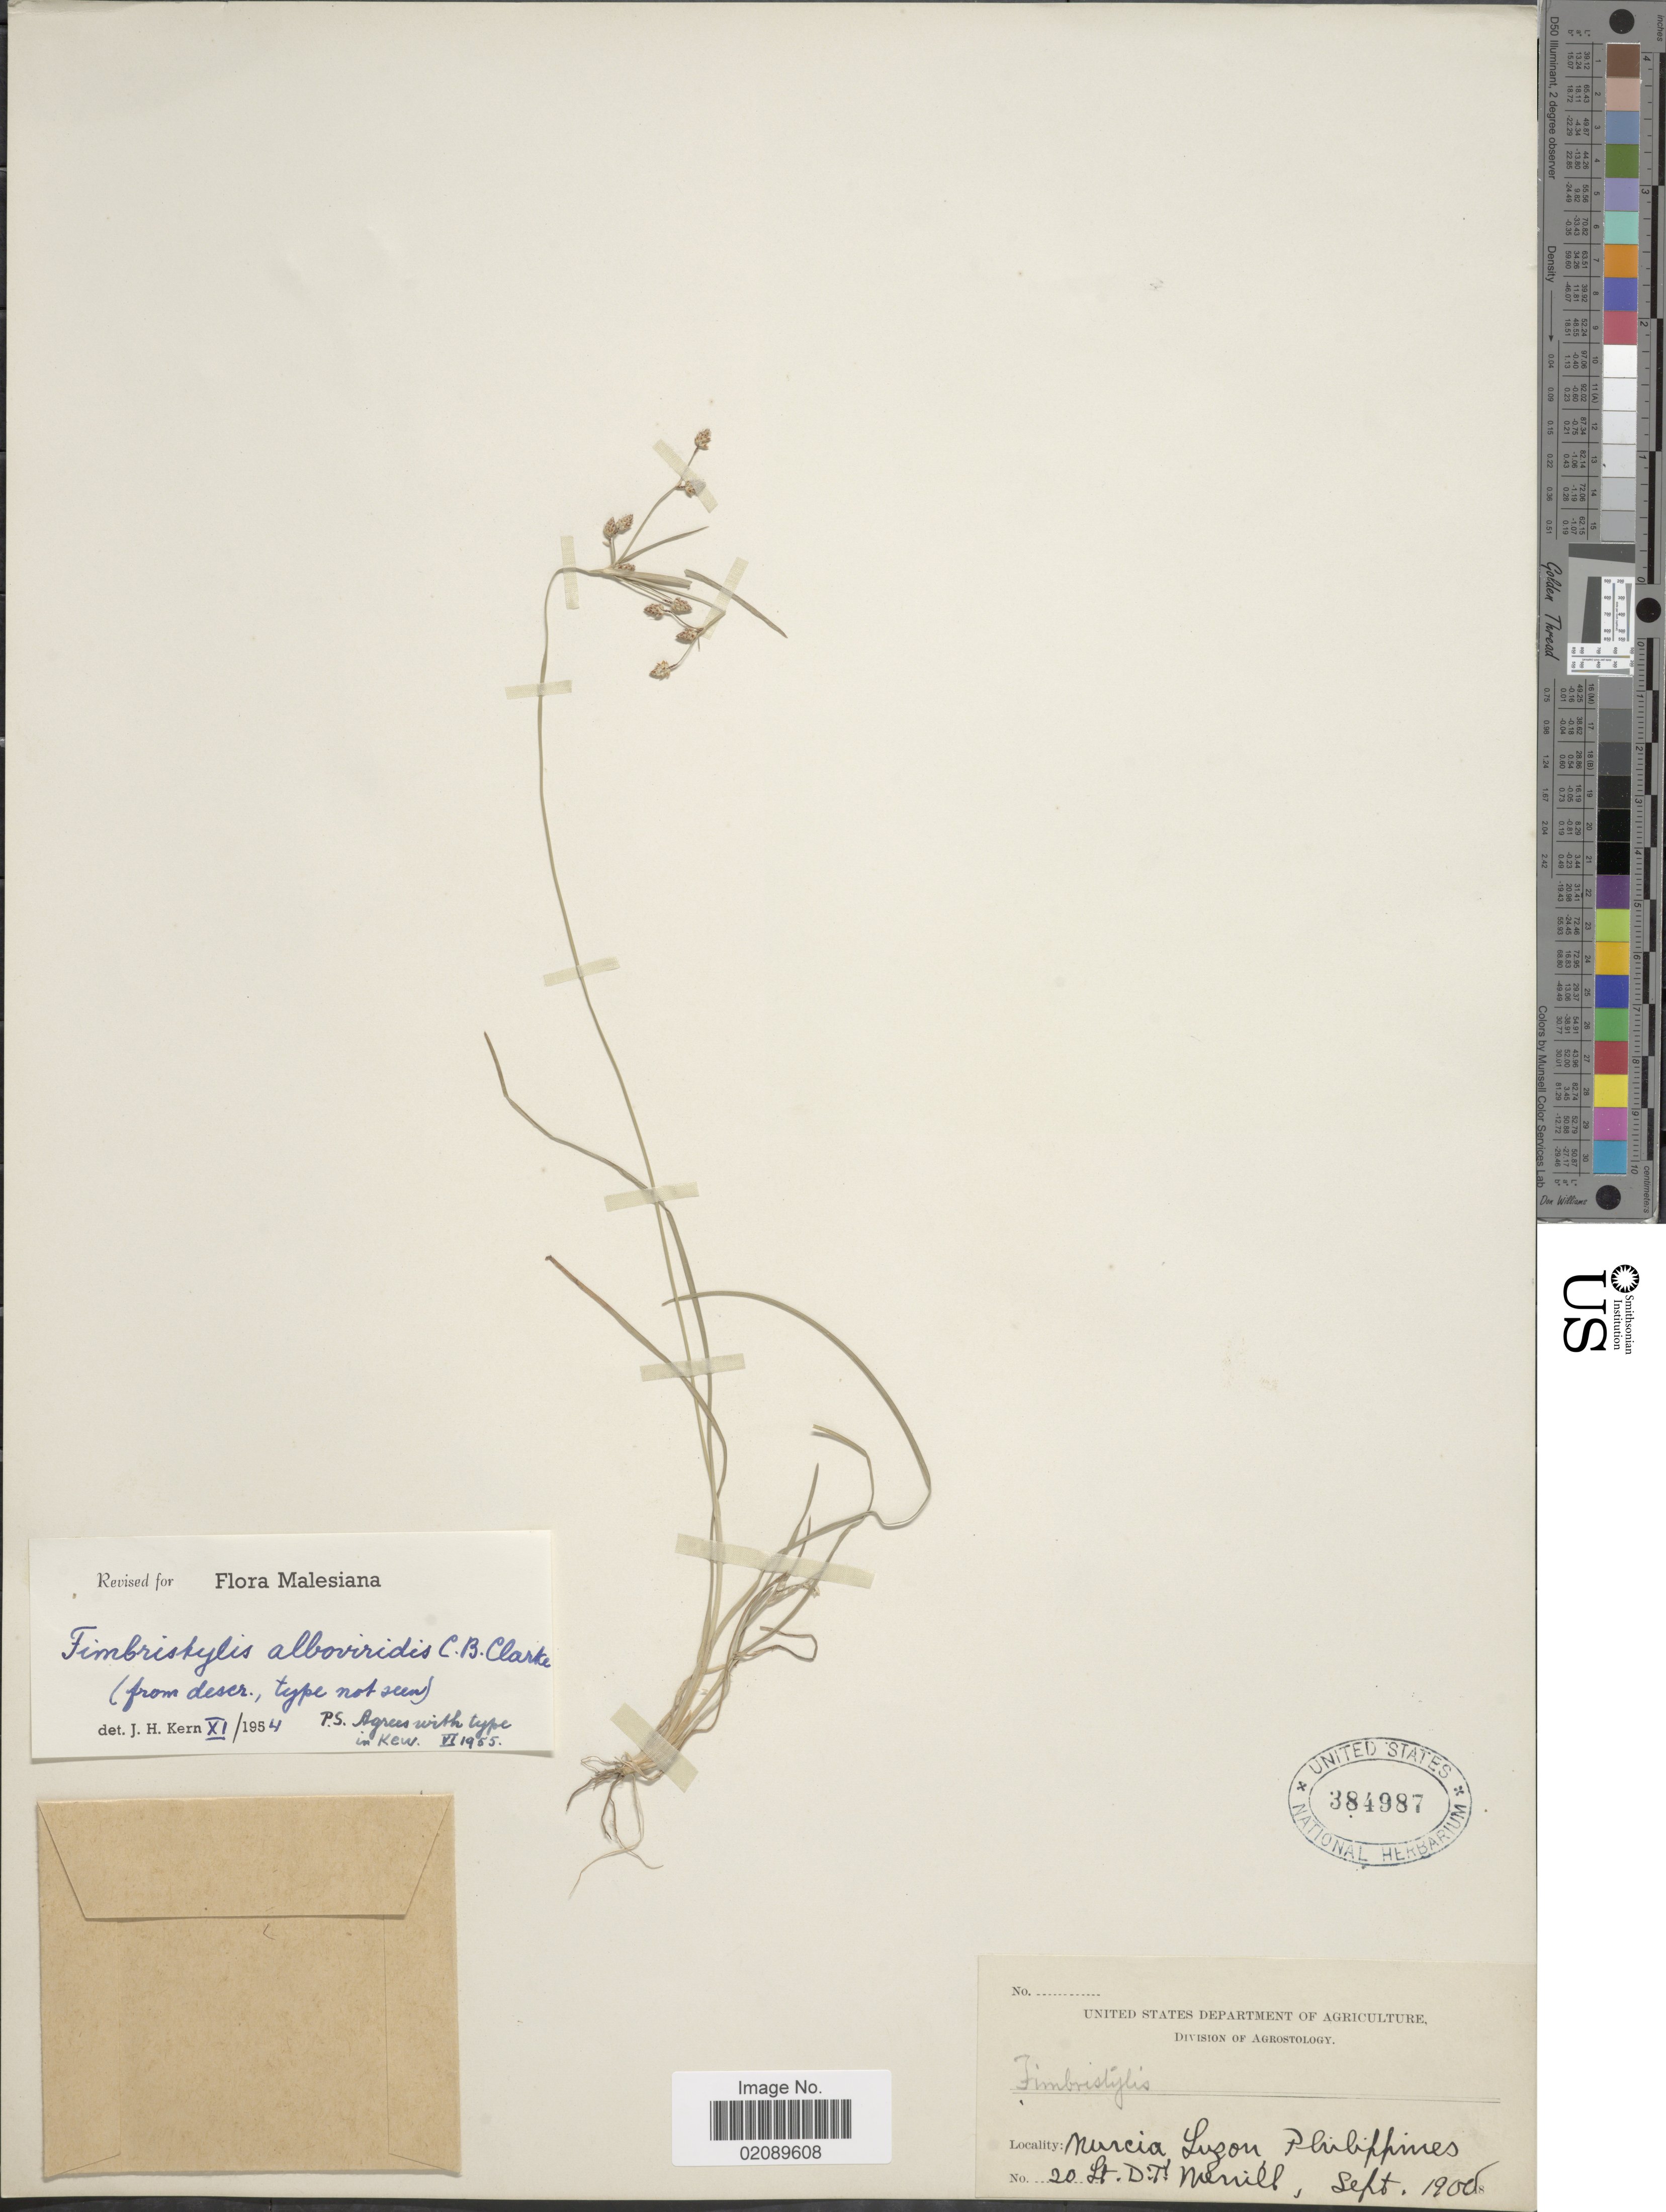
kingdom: Plantae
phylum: Tracheophyta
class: Liliopsida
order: Poales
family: Cyperaceae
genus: Fimbristylis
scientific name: Fimbristylis alboviridis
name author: C.B. Clarke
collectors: D. Merrill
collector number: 20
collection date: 1900-09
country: Philippines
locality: Murcia, Luzon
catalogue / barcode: US 384987